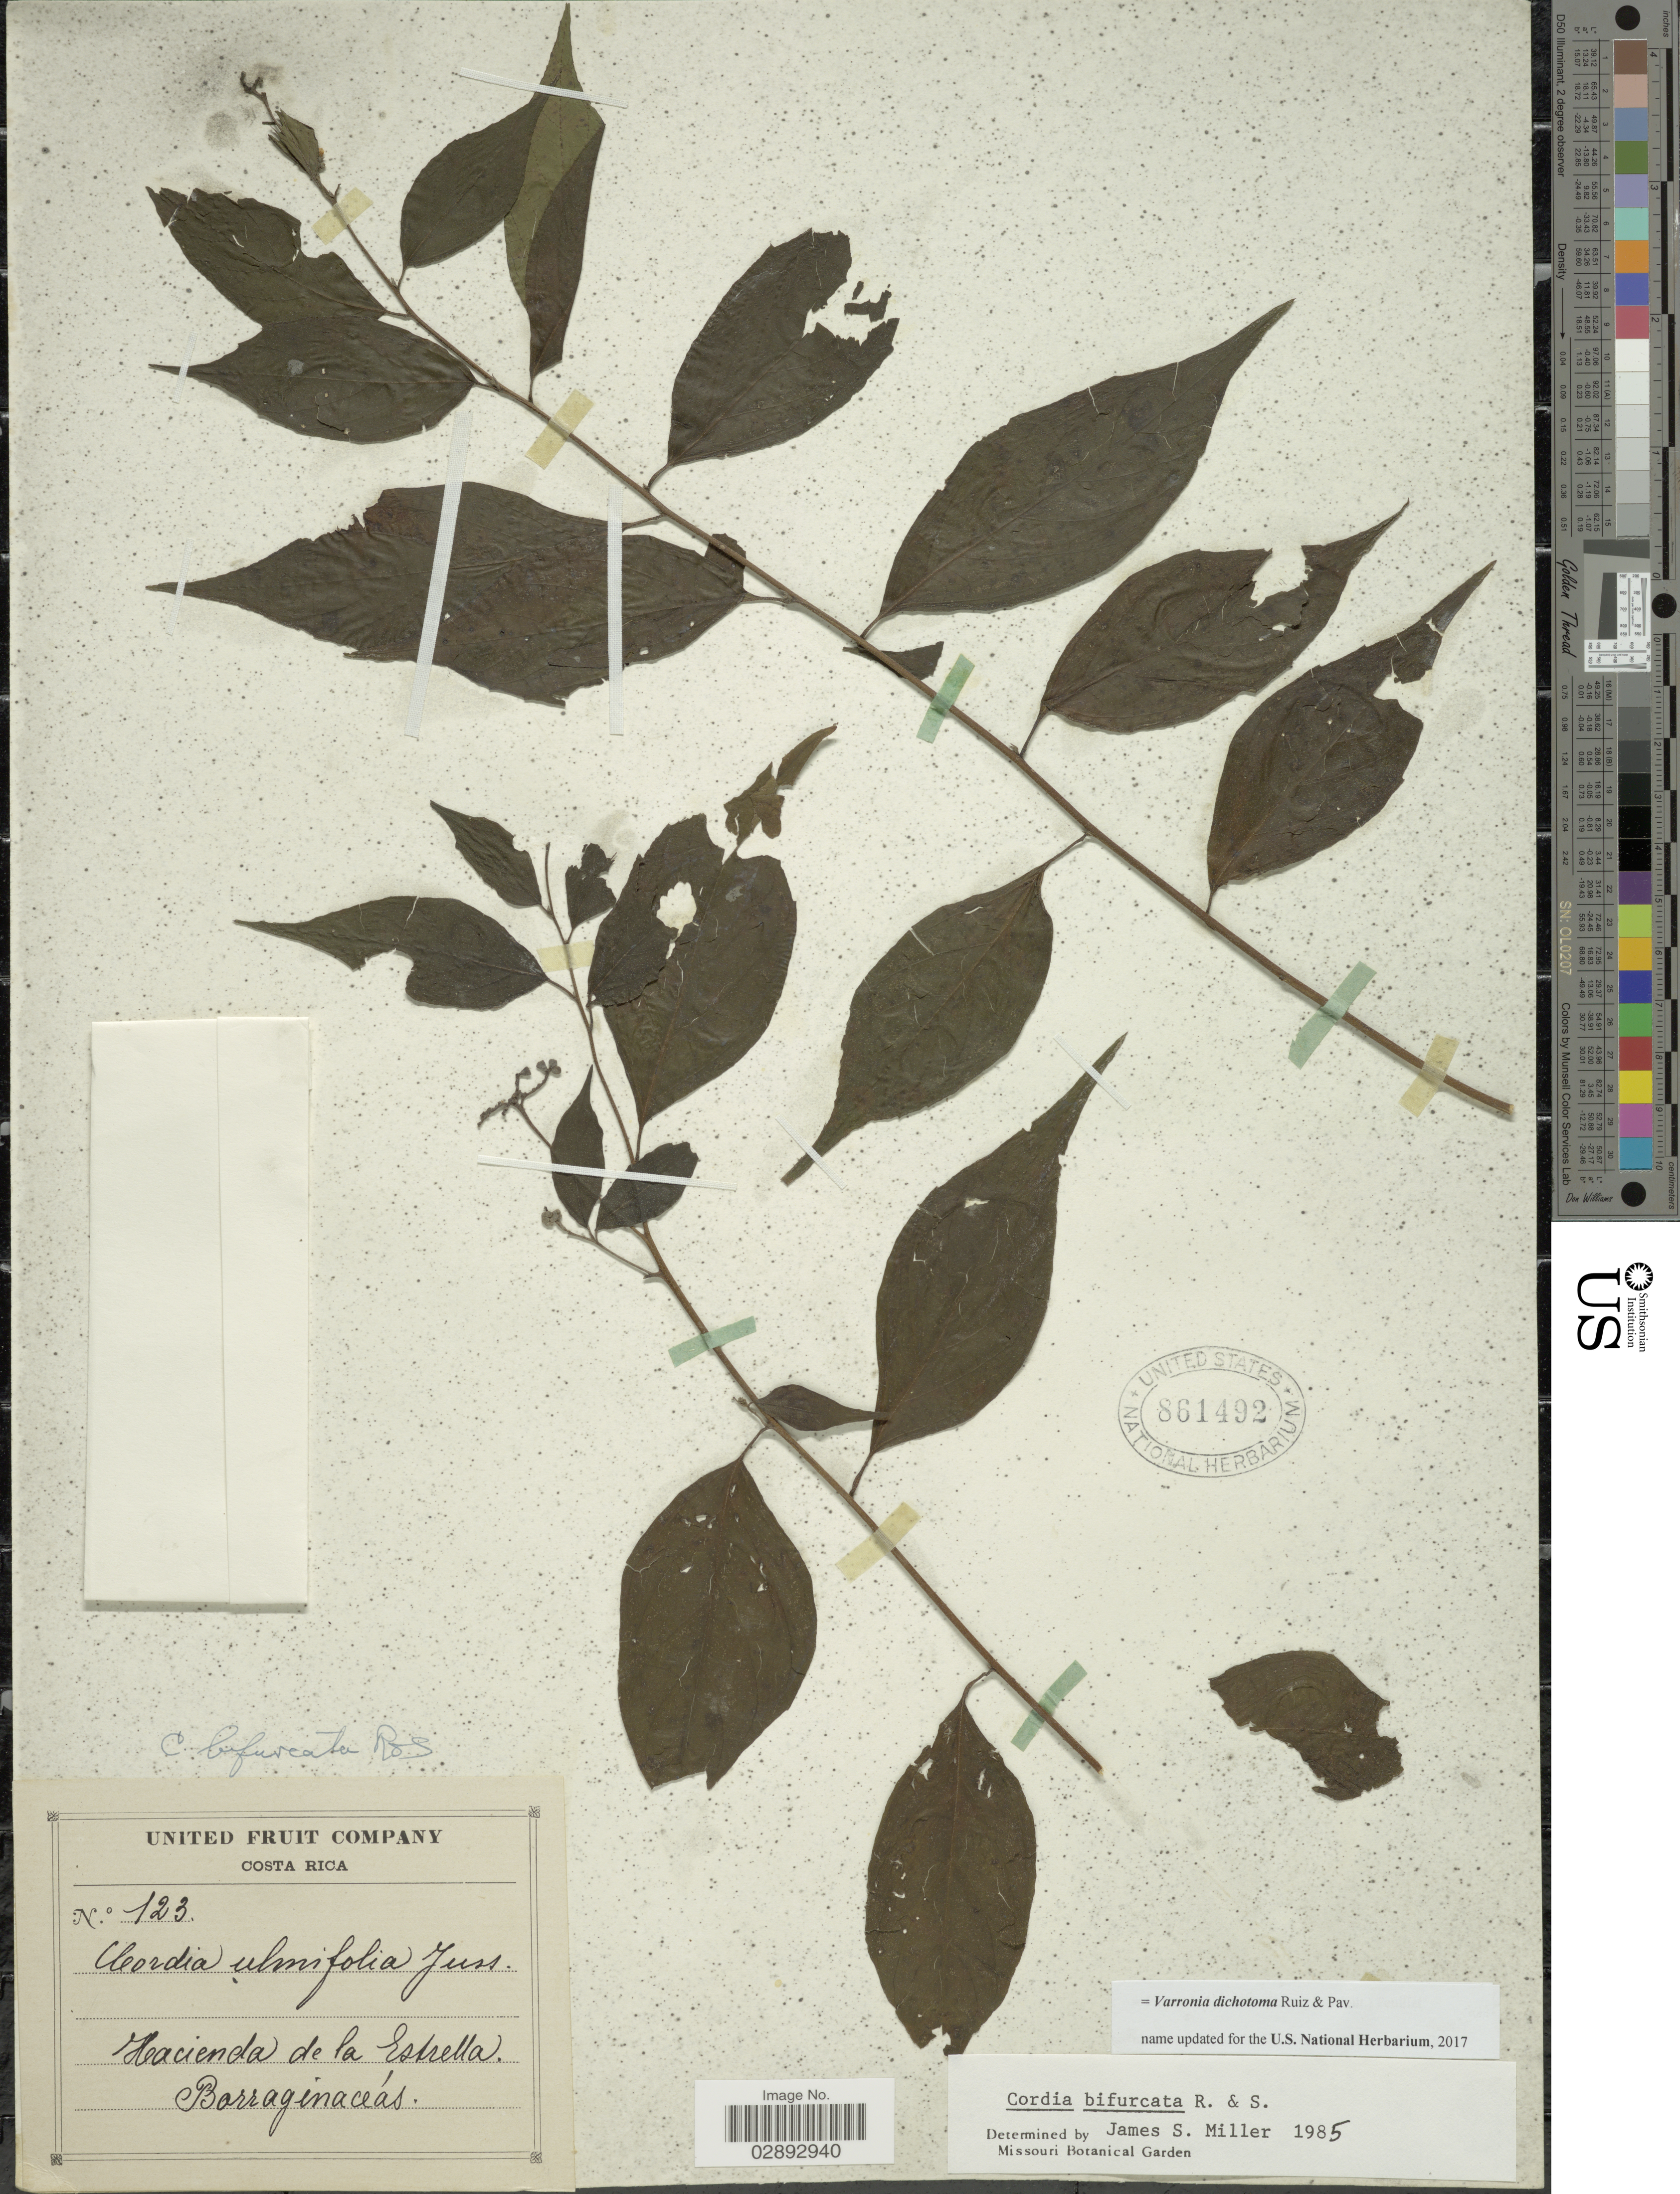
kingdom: Plantae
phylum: Tracheophyta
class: Magnoliopsida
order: Boraginales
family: Cordiaceae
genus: Varronia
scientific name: Varronia dichotoma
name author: Ruiz & Pav.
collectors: United Fruit Company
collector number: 123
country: Costa Rica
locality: Hacienda de la Estrella.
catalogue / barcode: US 861492